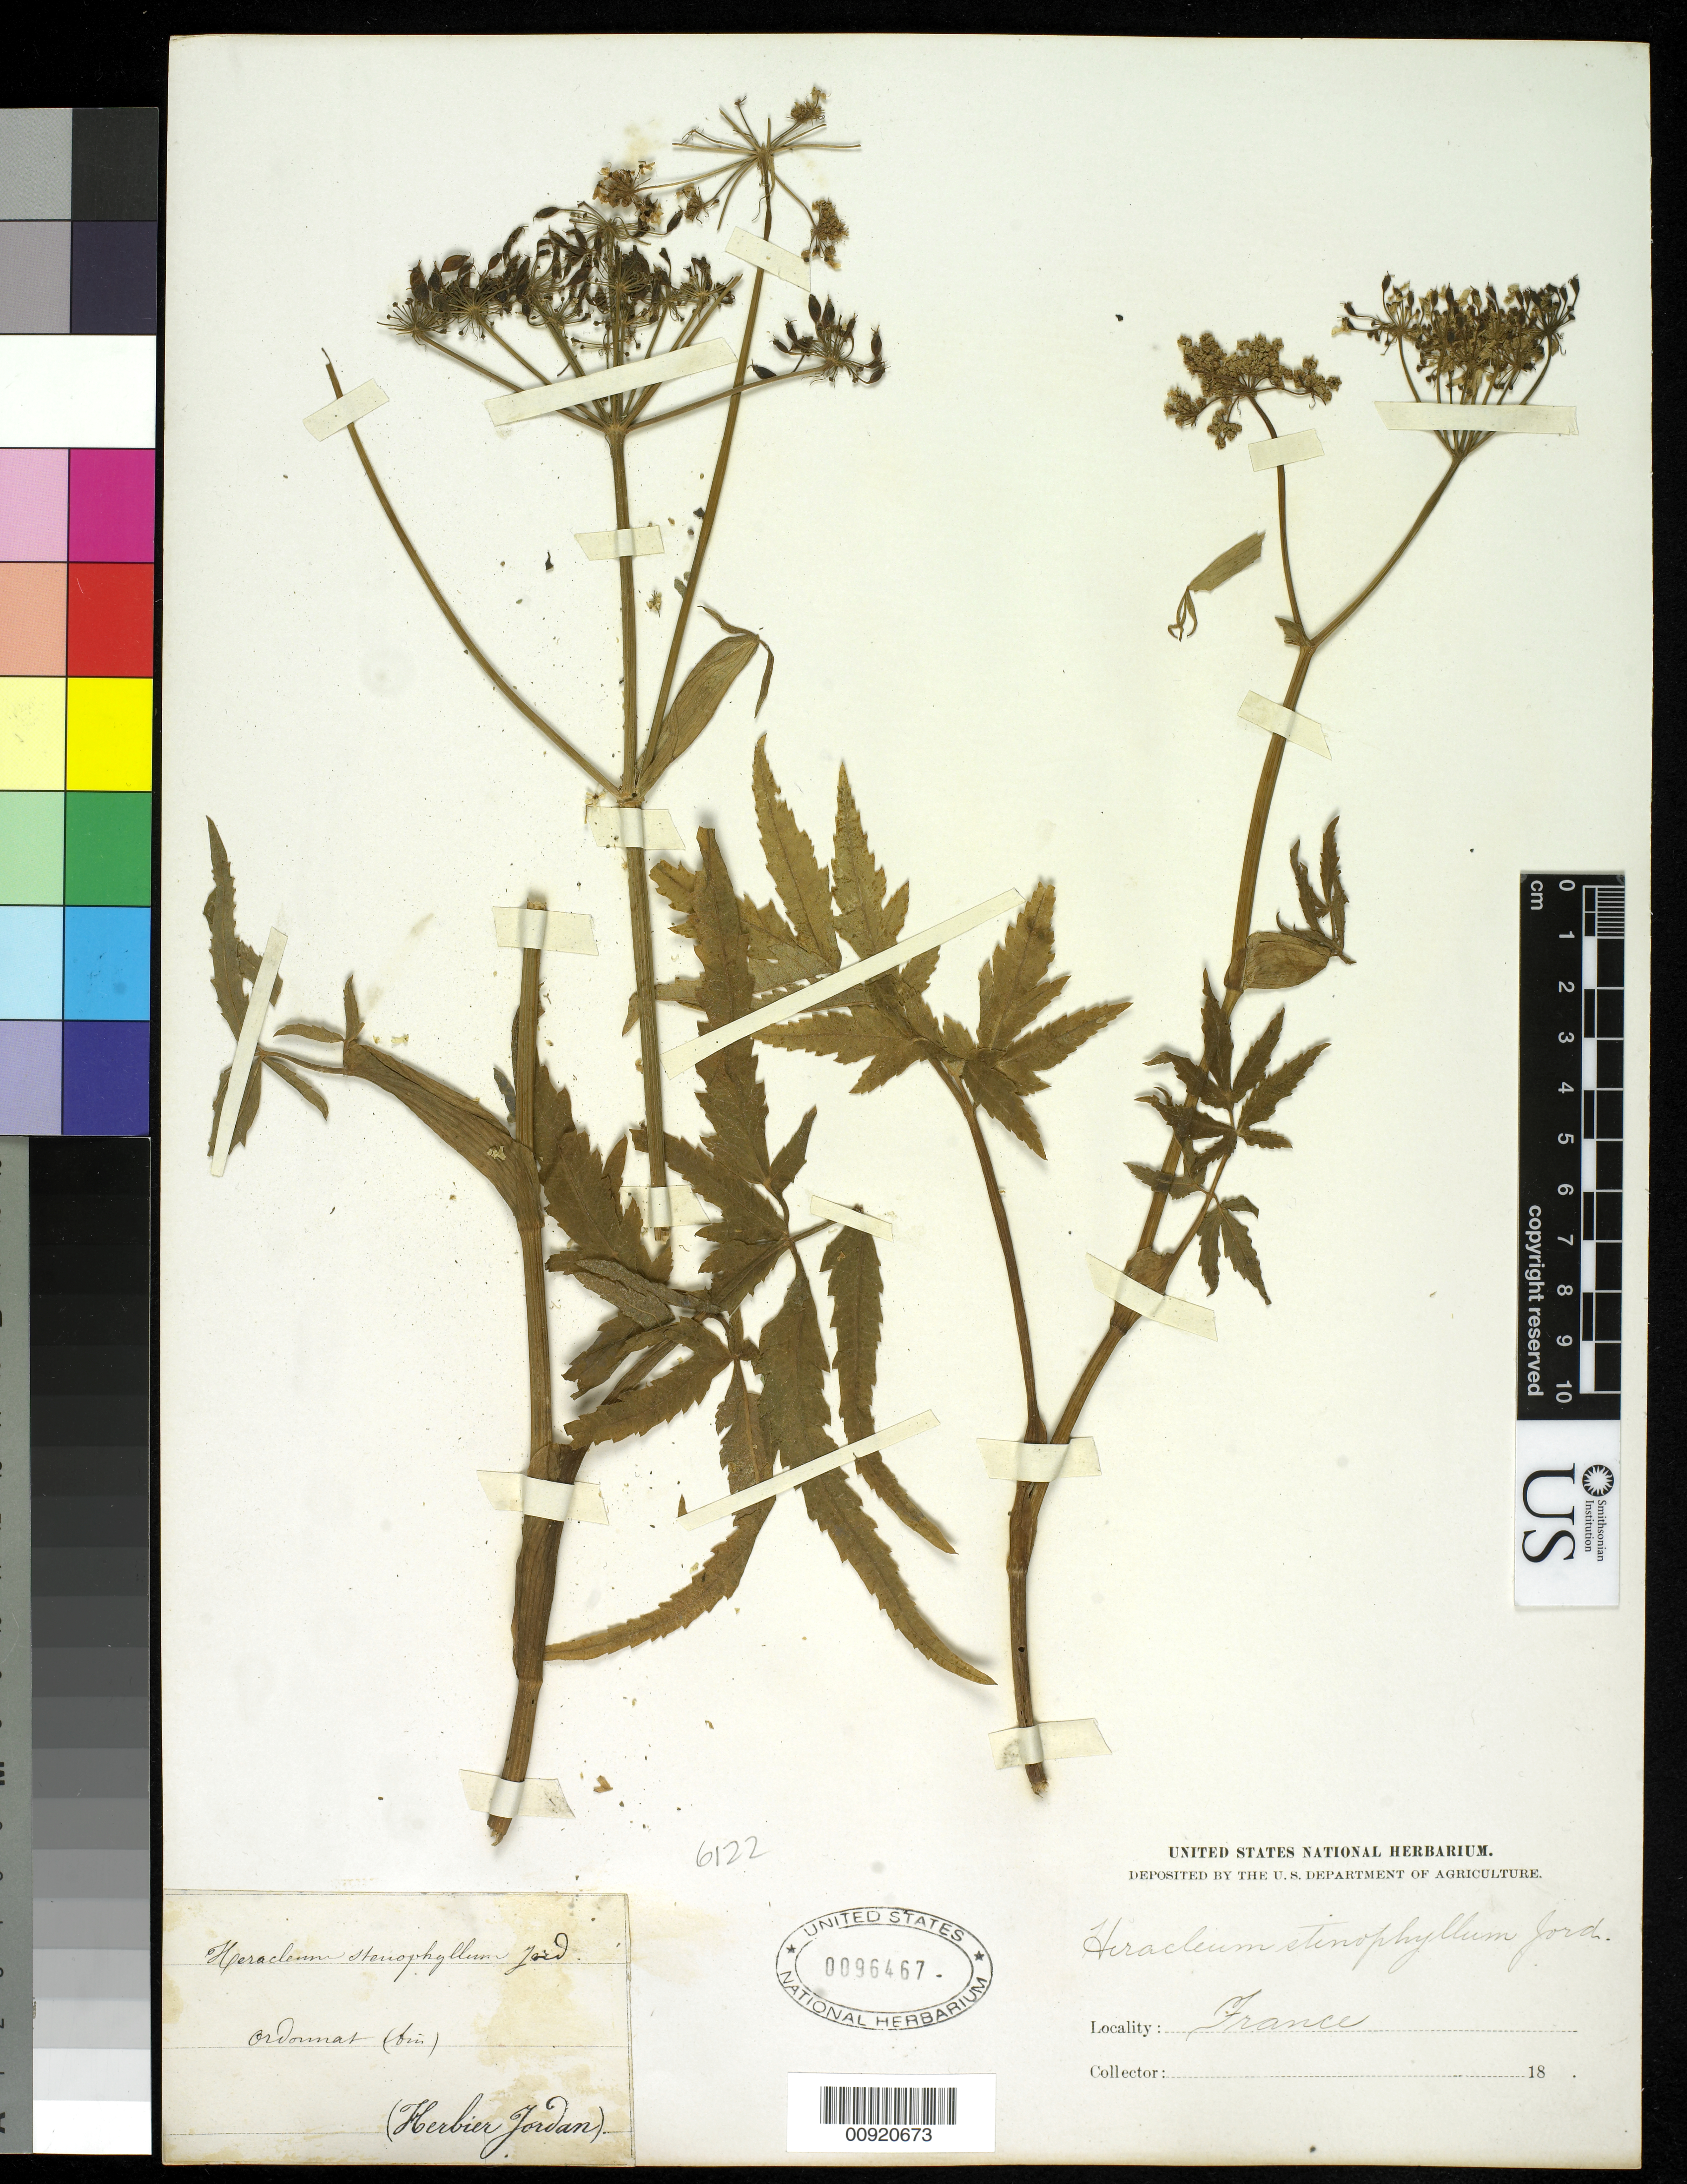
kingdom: Plantae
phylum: Tracheophyta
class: Magnoliopsida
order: Apiales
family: Apiaceae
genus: Heracleum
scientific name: Heracleum sphondylium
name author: L.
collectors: C. Jordan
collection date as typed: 1814 to -- --- 1897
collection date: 1814/1897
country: France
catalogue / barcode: US 96467